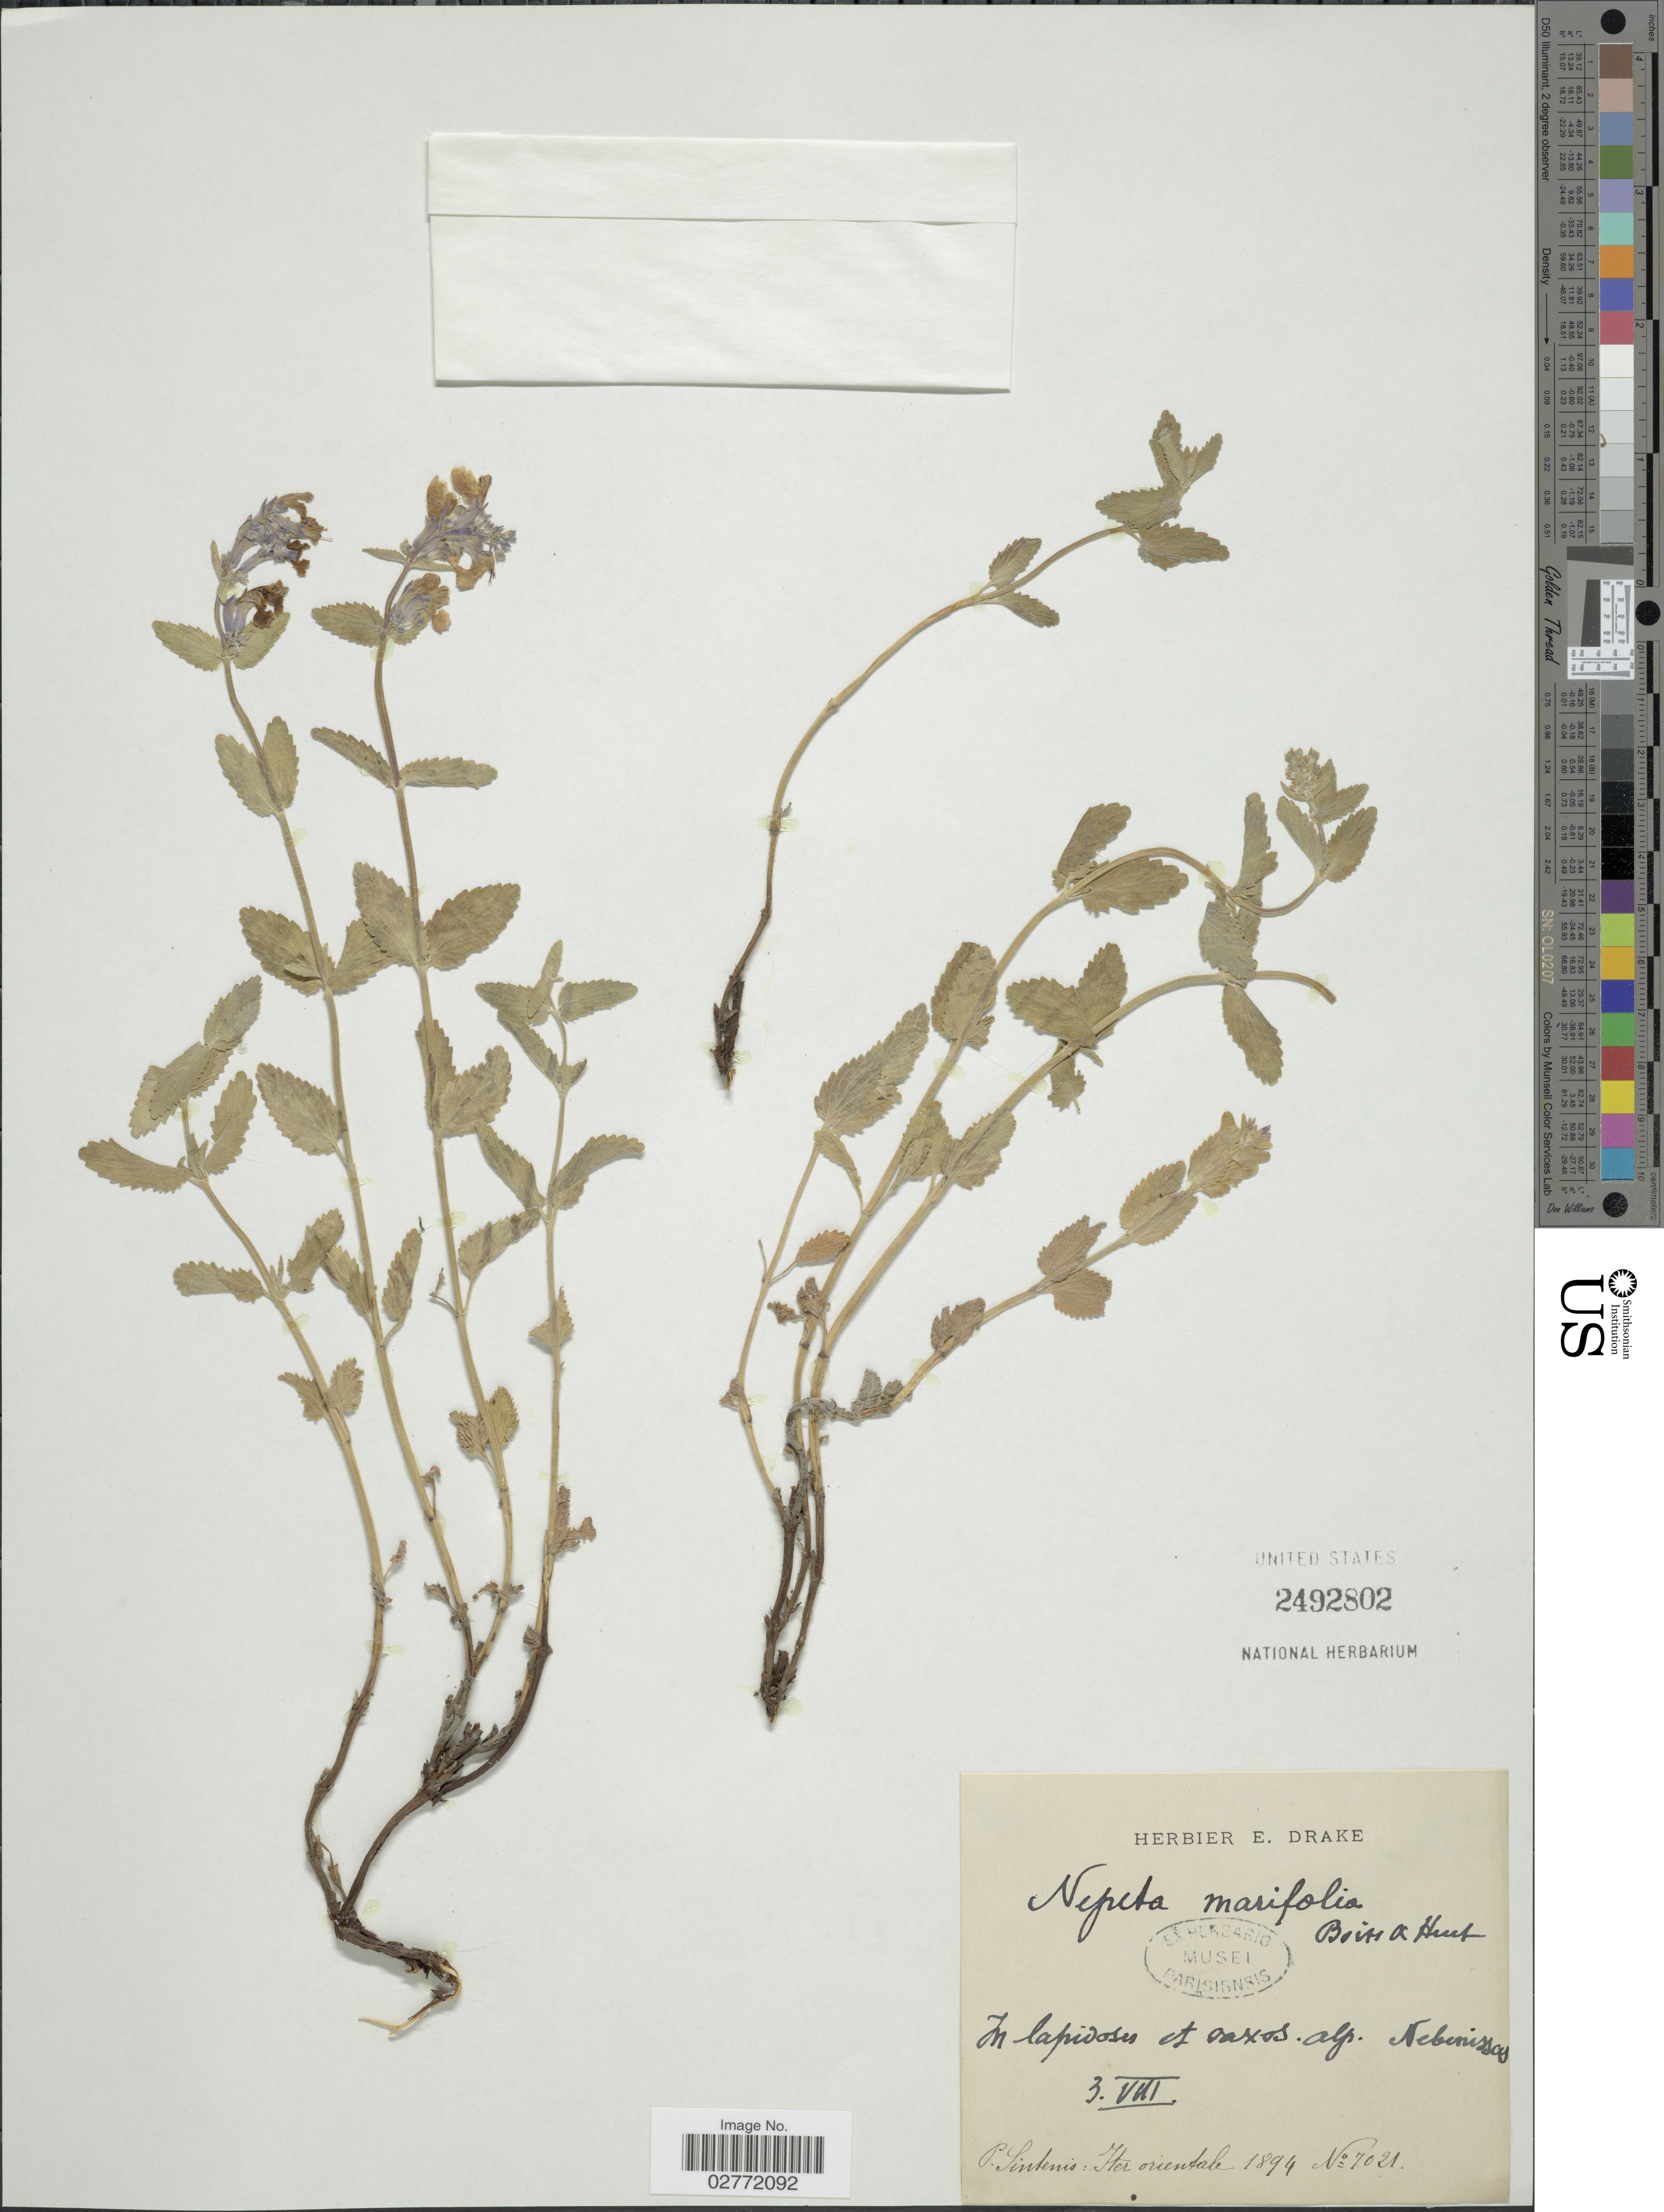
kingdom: Plantae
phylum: Tracheophyta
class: Magnoliopsida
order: Lamiales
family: Lamiaceae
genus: Nepeta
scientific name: Nepeta marifolia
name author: Cav.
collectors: P. Sintenis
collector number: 7021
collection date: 1894-08-03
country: Turkey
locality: Iter Orientale. In lapidoses et saxos alp. Nebenissaa.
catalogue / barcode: US 2492802